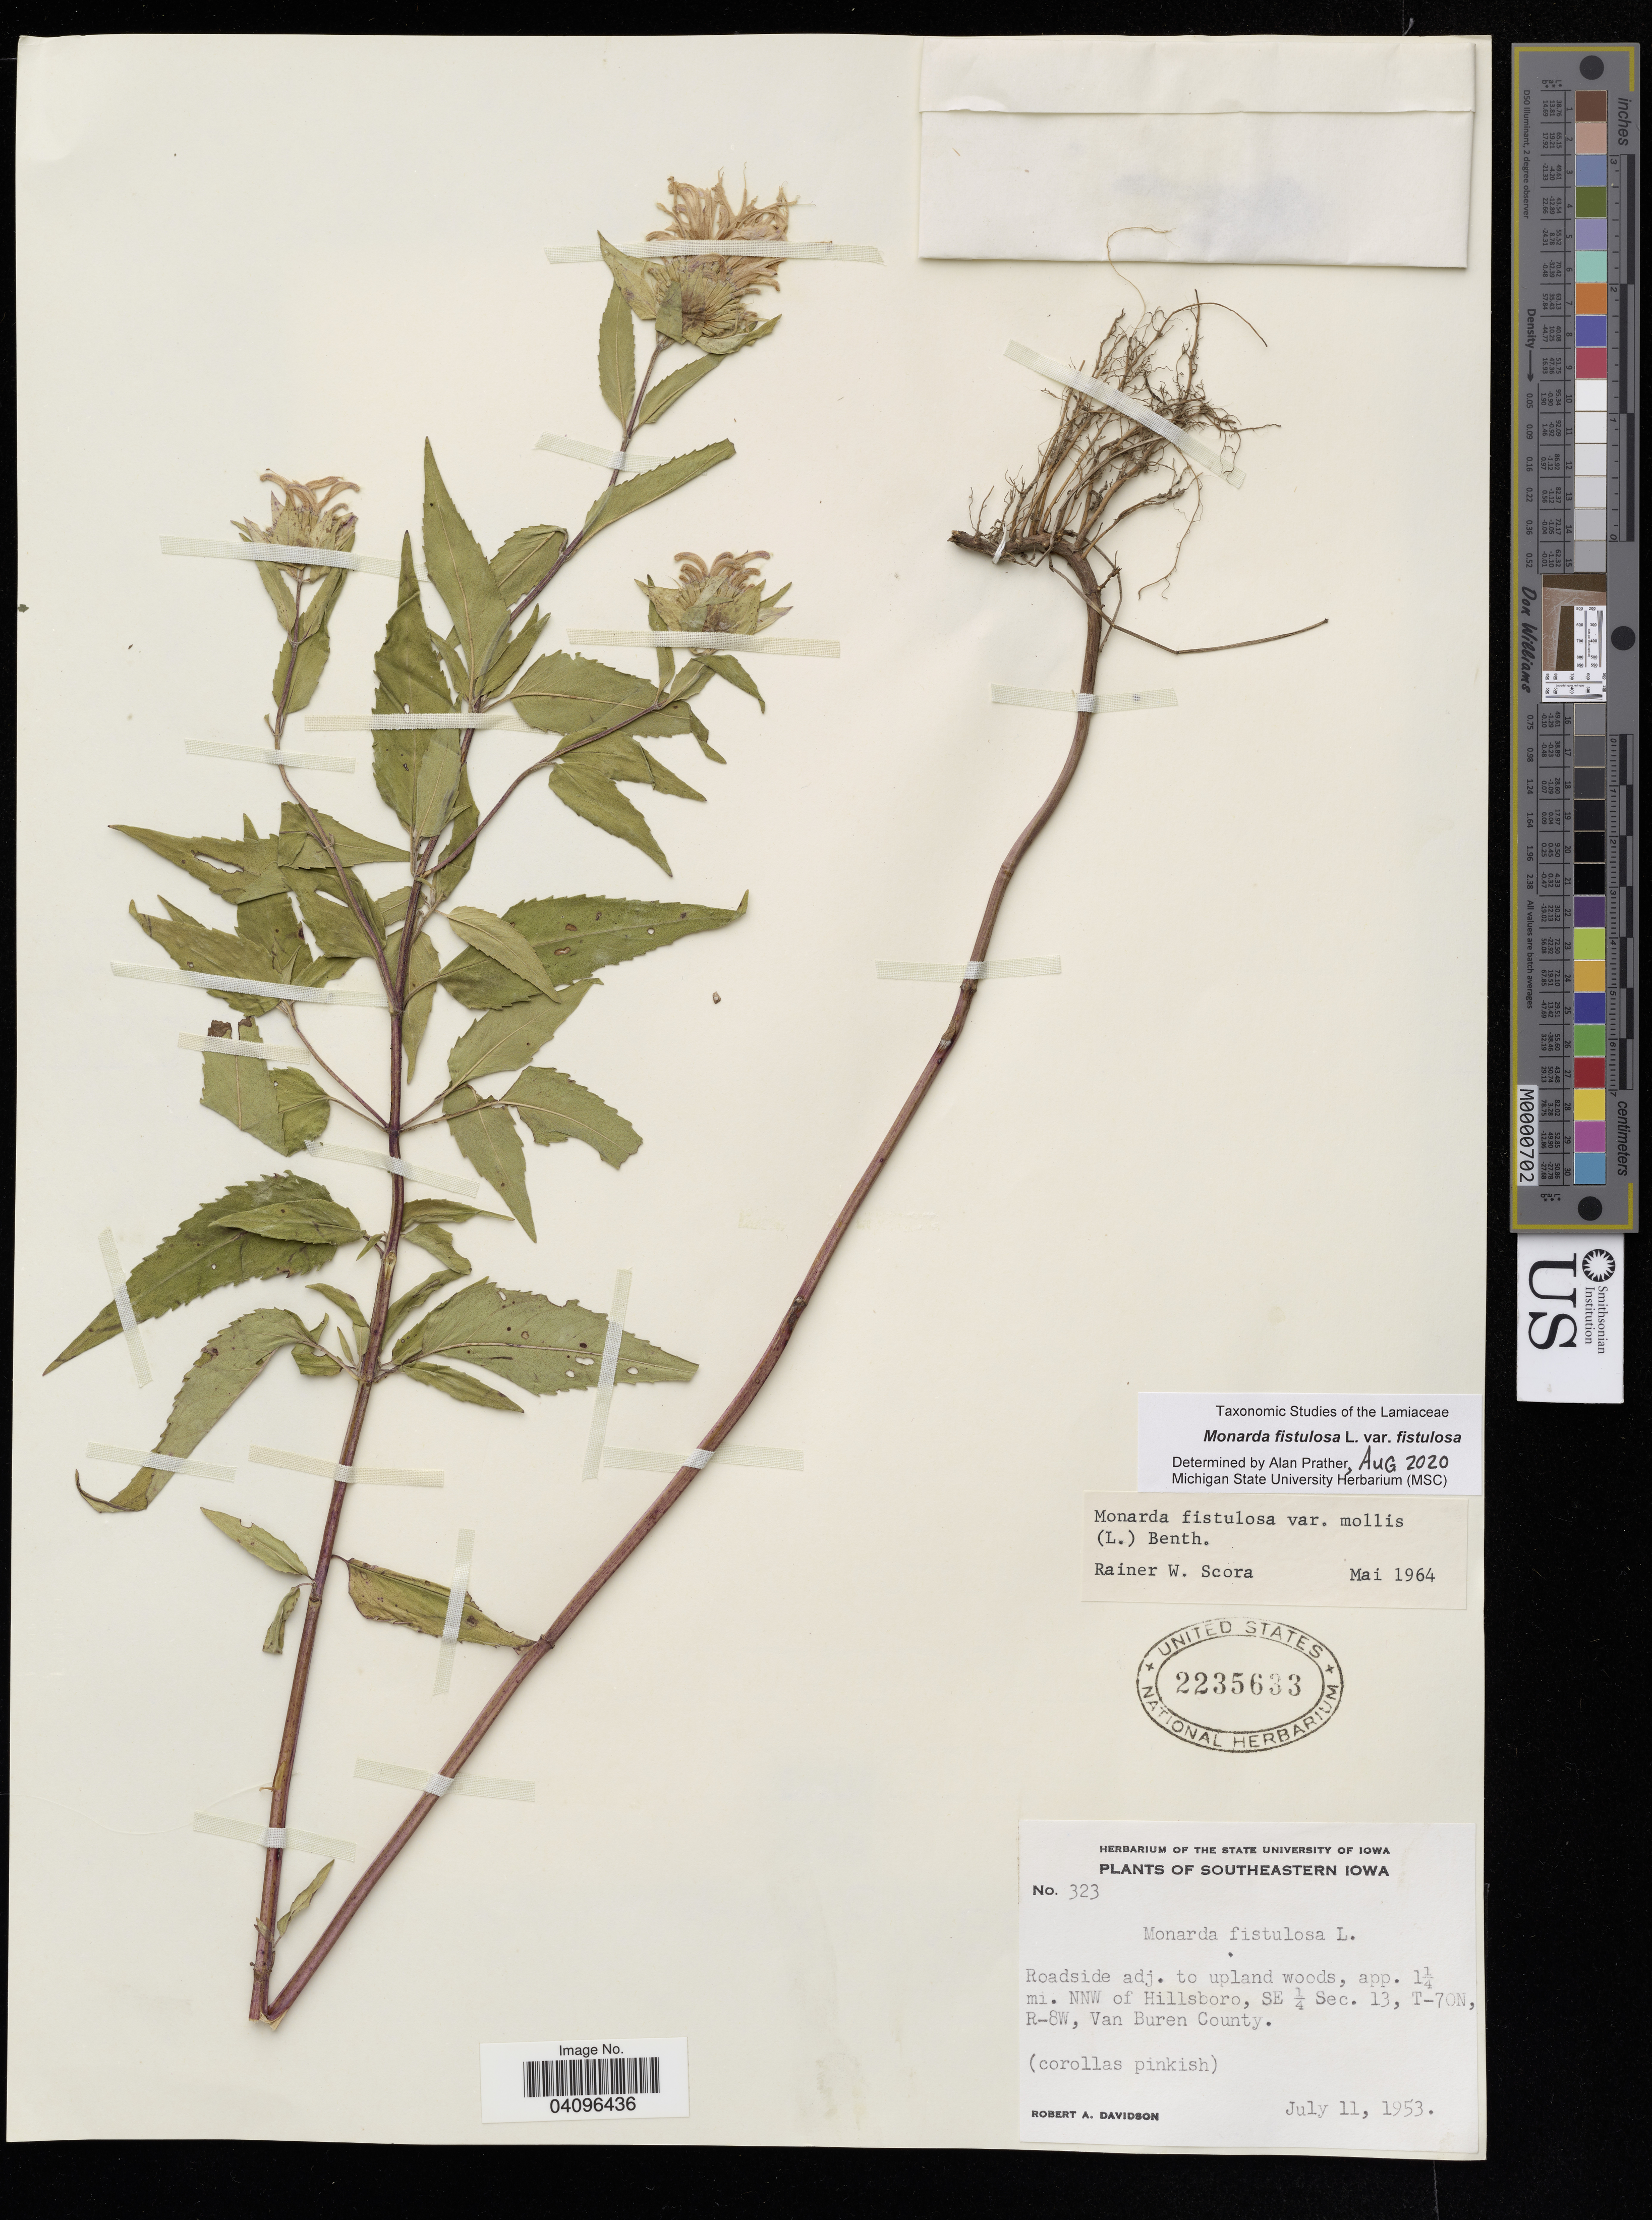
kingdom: Plantae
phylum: Tracheophyta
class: Magnoliopsida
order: Lamiales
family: Lamiaceae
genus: Monarda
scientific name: Monarda fistulosa subsp. fistulosa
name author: L.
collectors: R. A. Davidson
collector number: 323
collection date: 1953-07-11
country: United States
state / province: Iowa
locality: Southeastern Iowa. Roadside adj. to upland woods, app. 1 1/4 mi. NNW of Hillsboro, SE 1/4 Sec. 13, T-70N, R-8W, Van Buren County.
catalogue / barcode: US 2235633